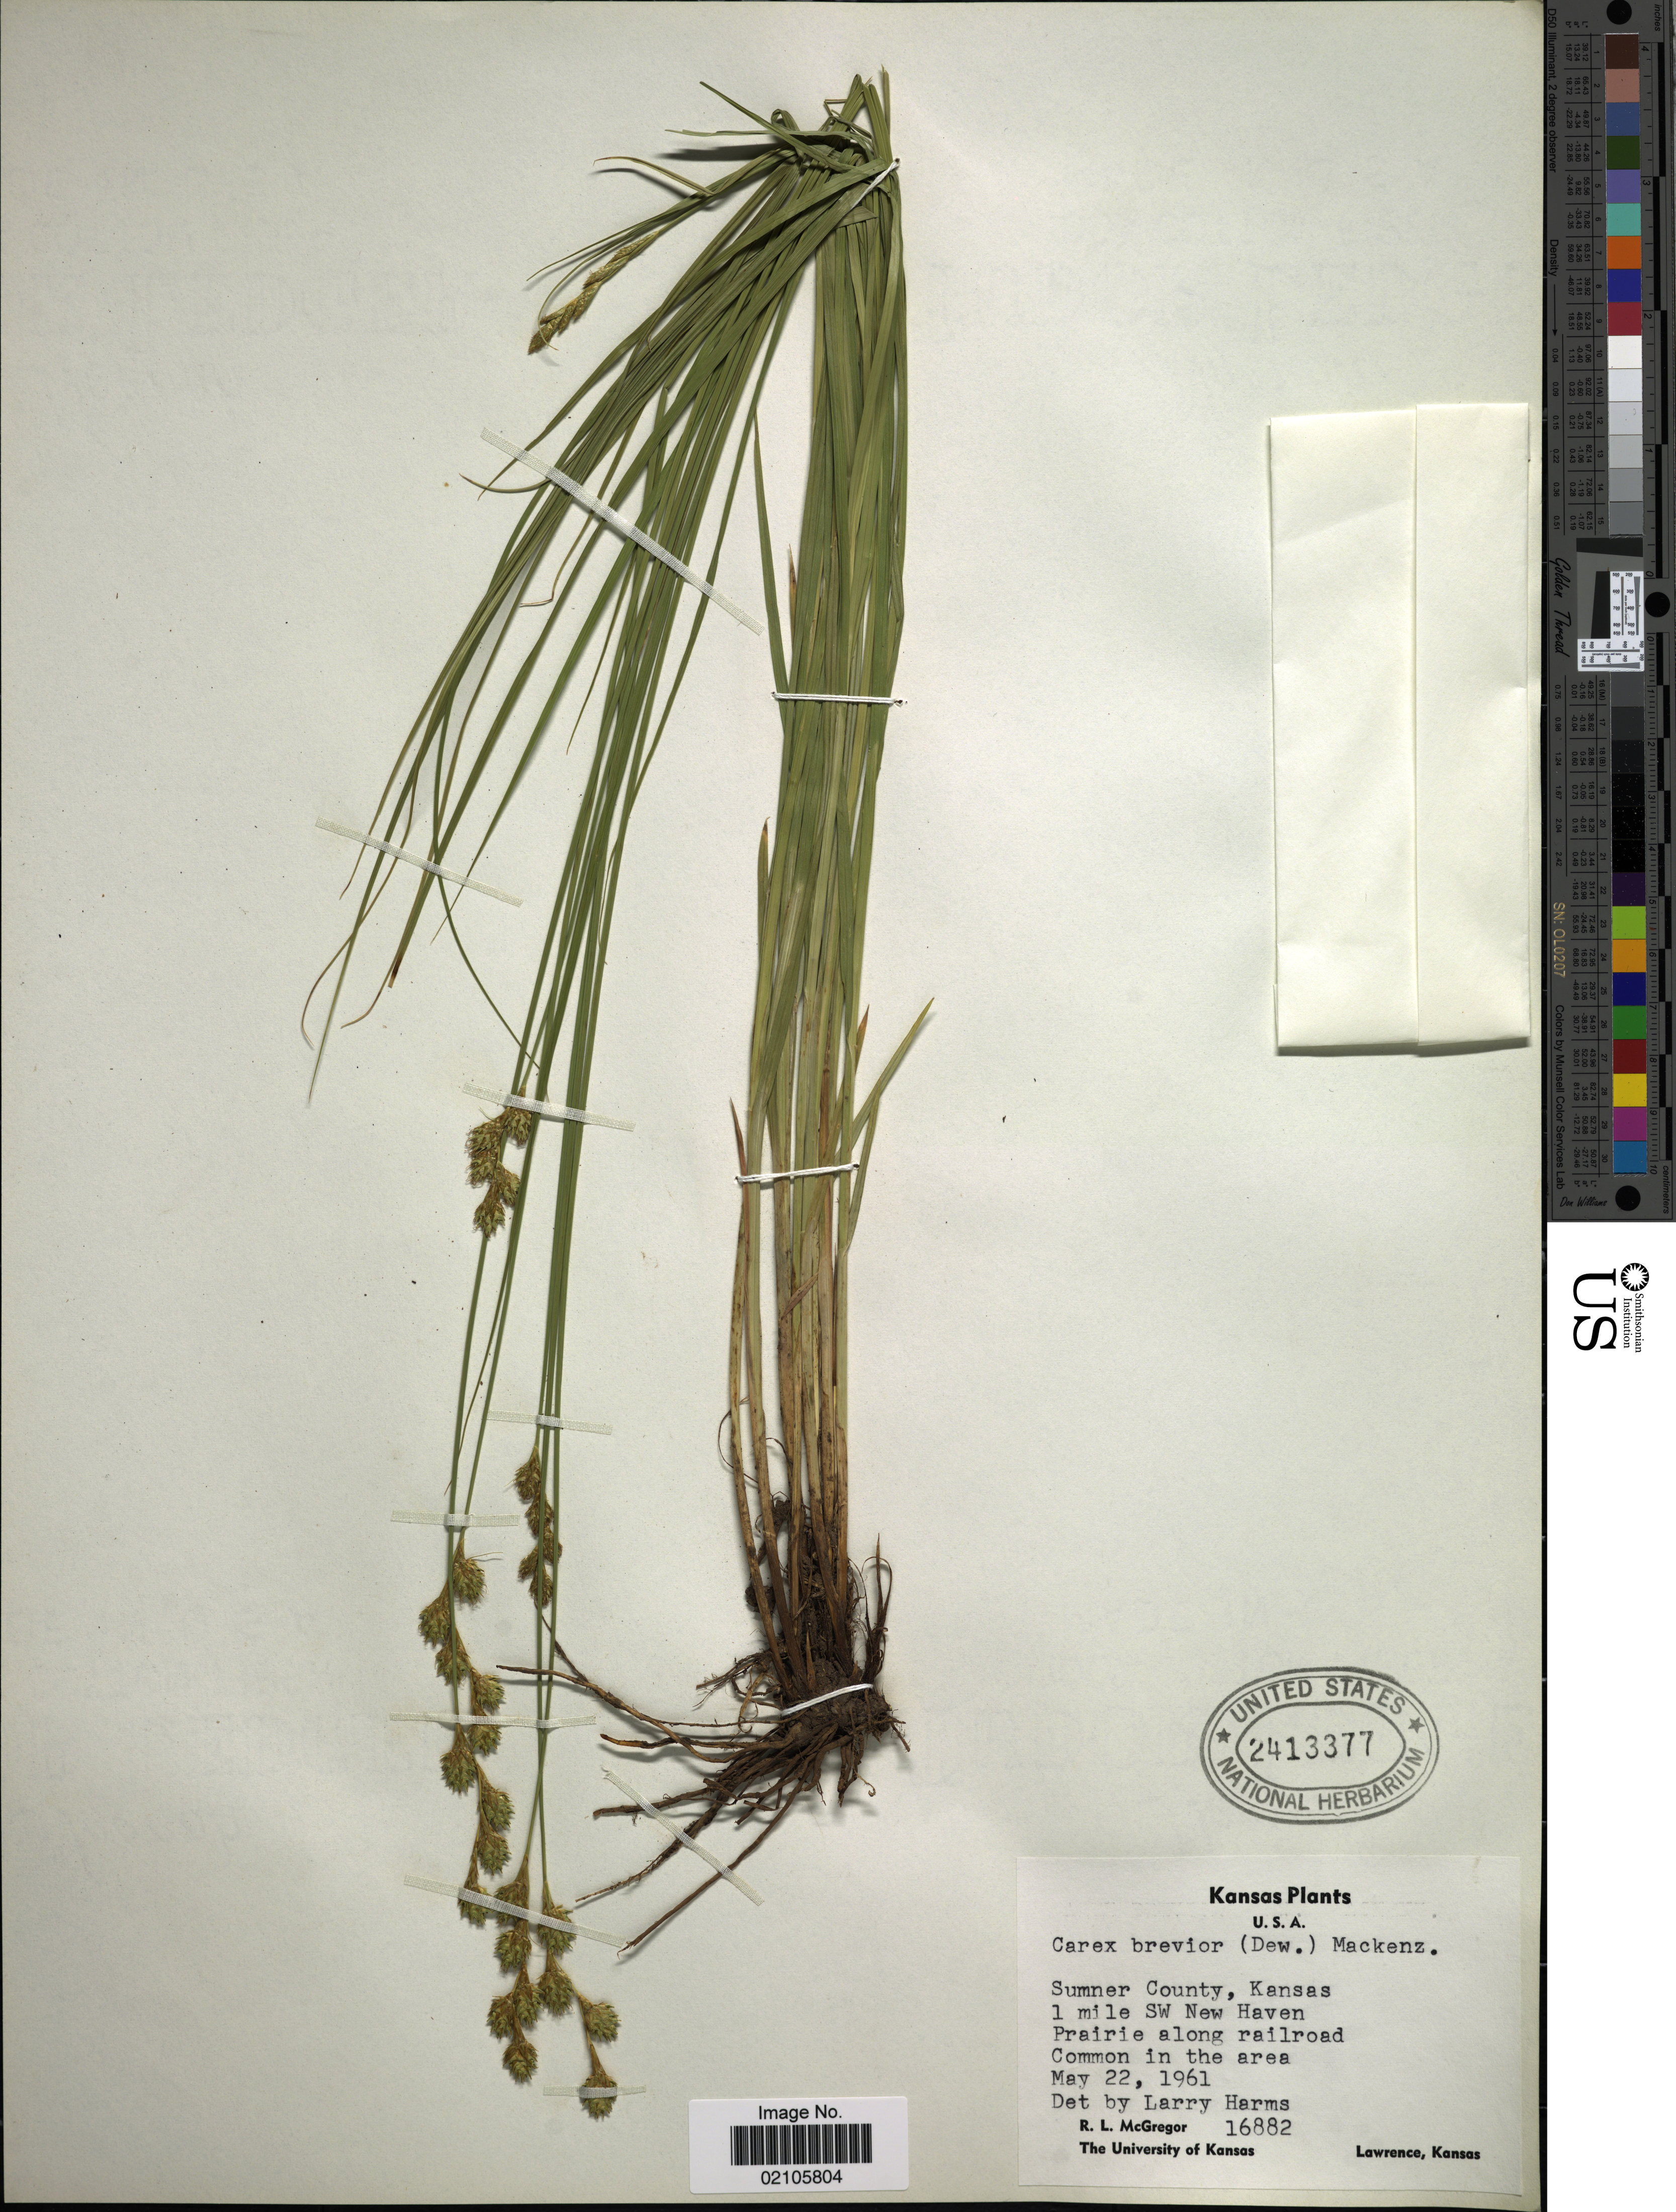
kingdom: Plantae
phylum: Tracheophyta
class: Liliopsida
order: Poales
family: Cyperaceae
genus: Carex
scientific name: Carex brevior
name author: (Dewey) Mack. ex Lunell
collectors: R. McGregor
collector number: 16882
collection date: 1961-05-22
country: United States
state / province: Kansas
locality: Sumner County, Kansas, 1 mile SW New Haven Parierie along railroad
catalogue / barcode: US 2413377